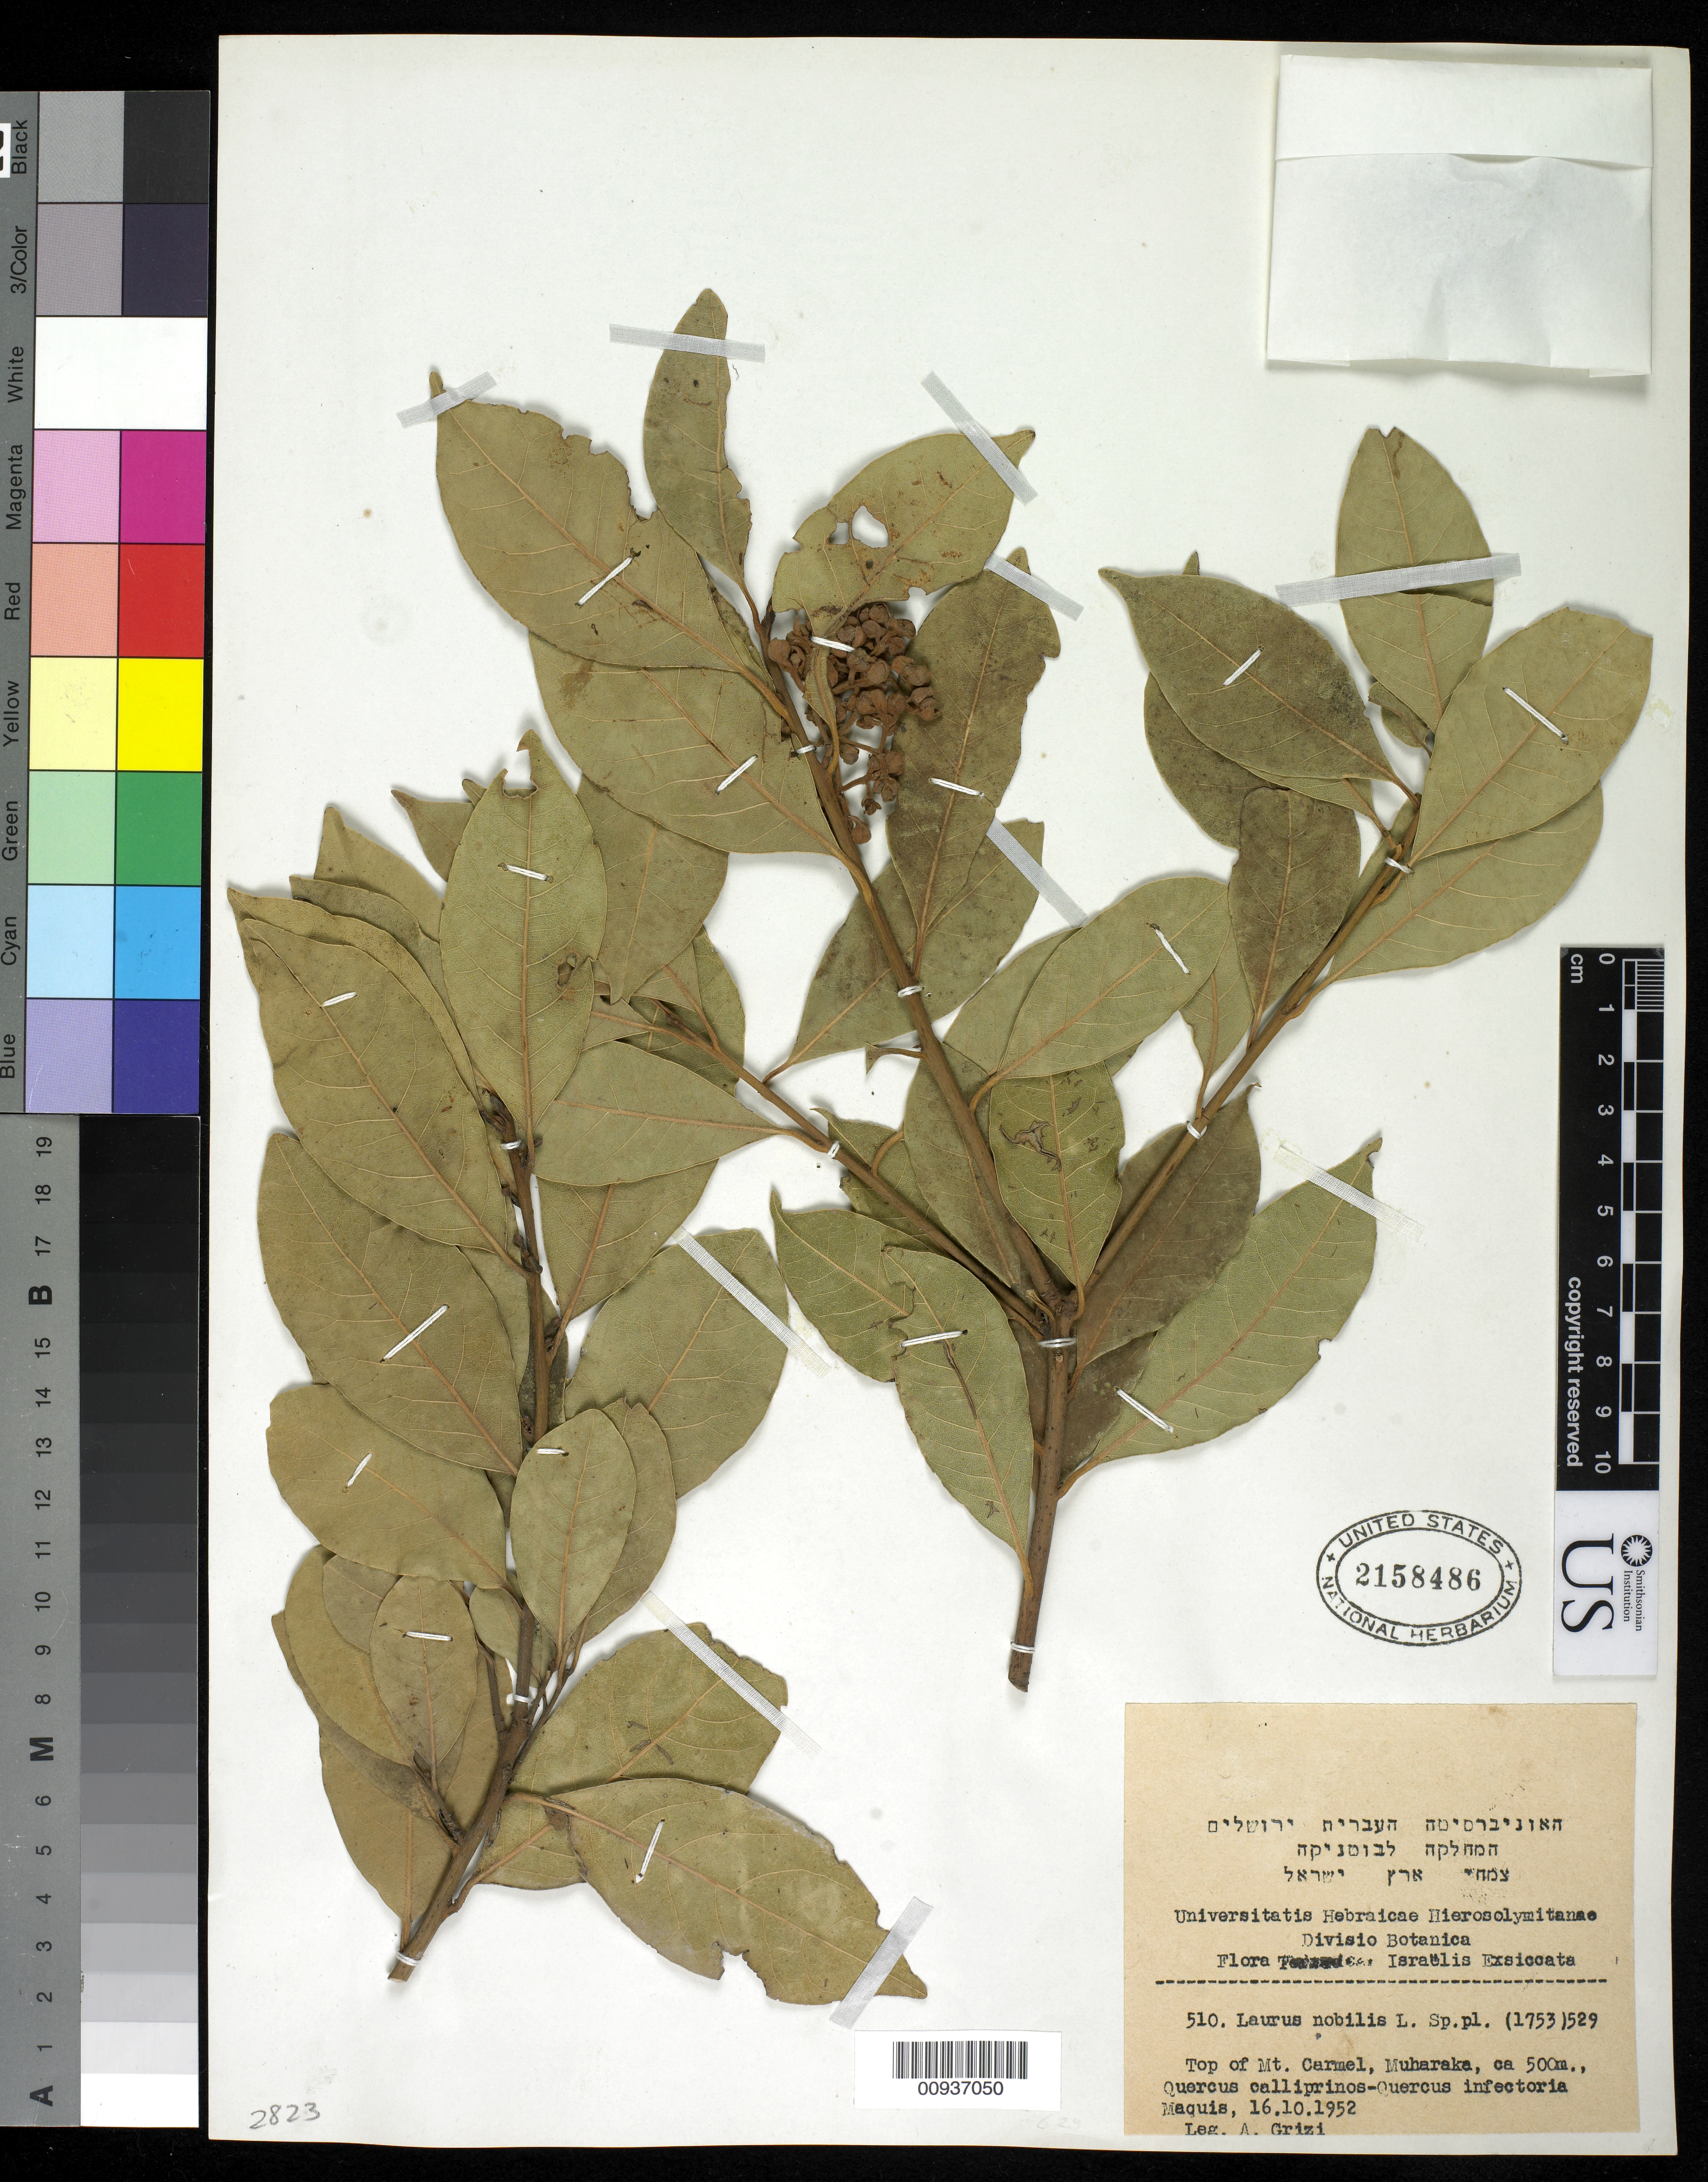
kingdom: Plantae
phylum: Tracheophyta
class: Magnoliopsida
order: Laurales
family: Lauraceae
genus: Laurus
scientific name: Laurus nobilis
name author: L.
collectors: A. Grizi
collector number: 510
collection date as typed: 16 Oct 1952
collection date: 1952-10-16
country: Israel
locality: Top of Mt. Carmet, Muharaka.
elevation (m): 500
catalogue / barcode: US 2158486